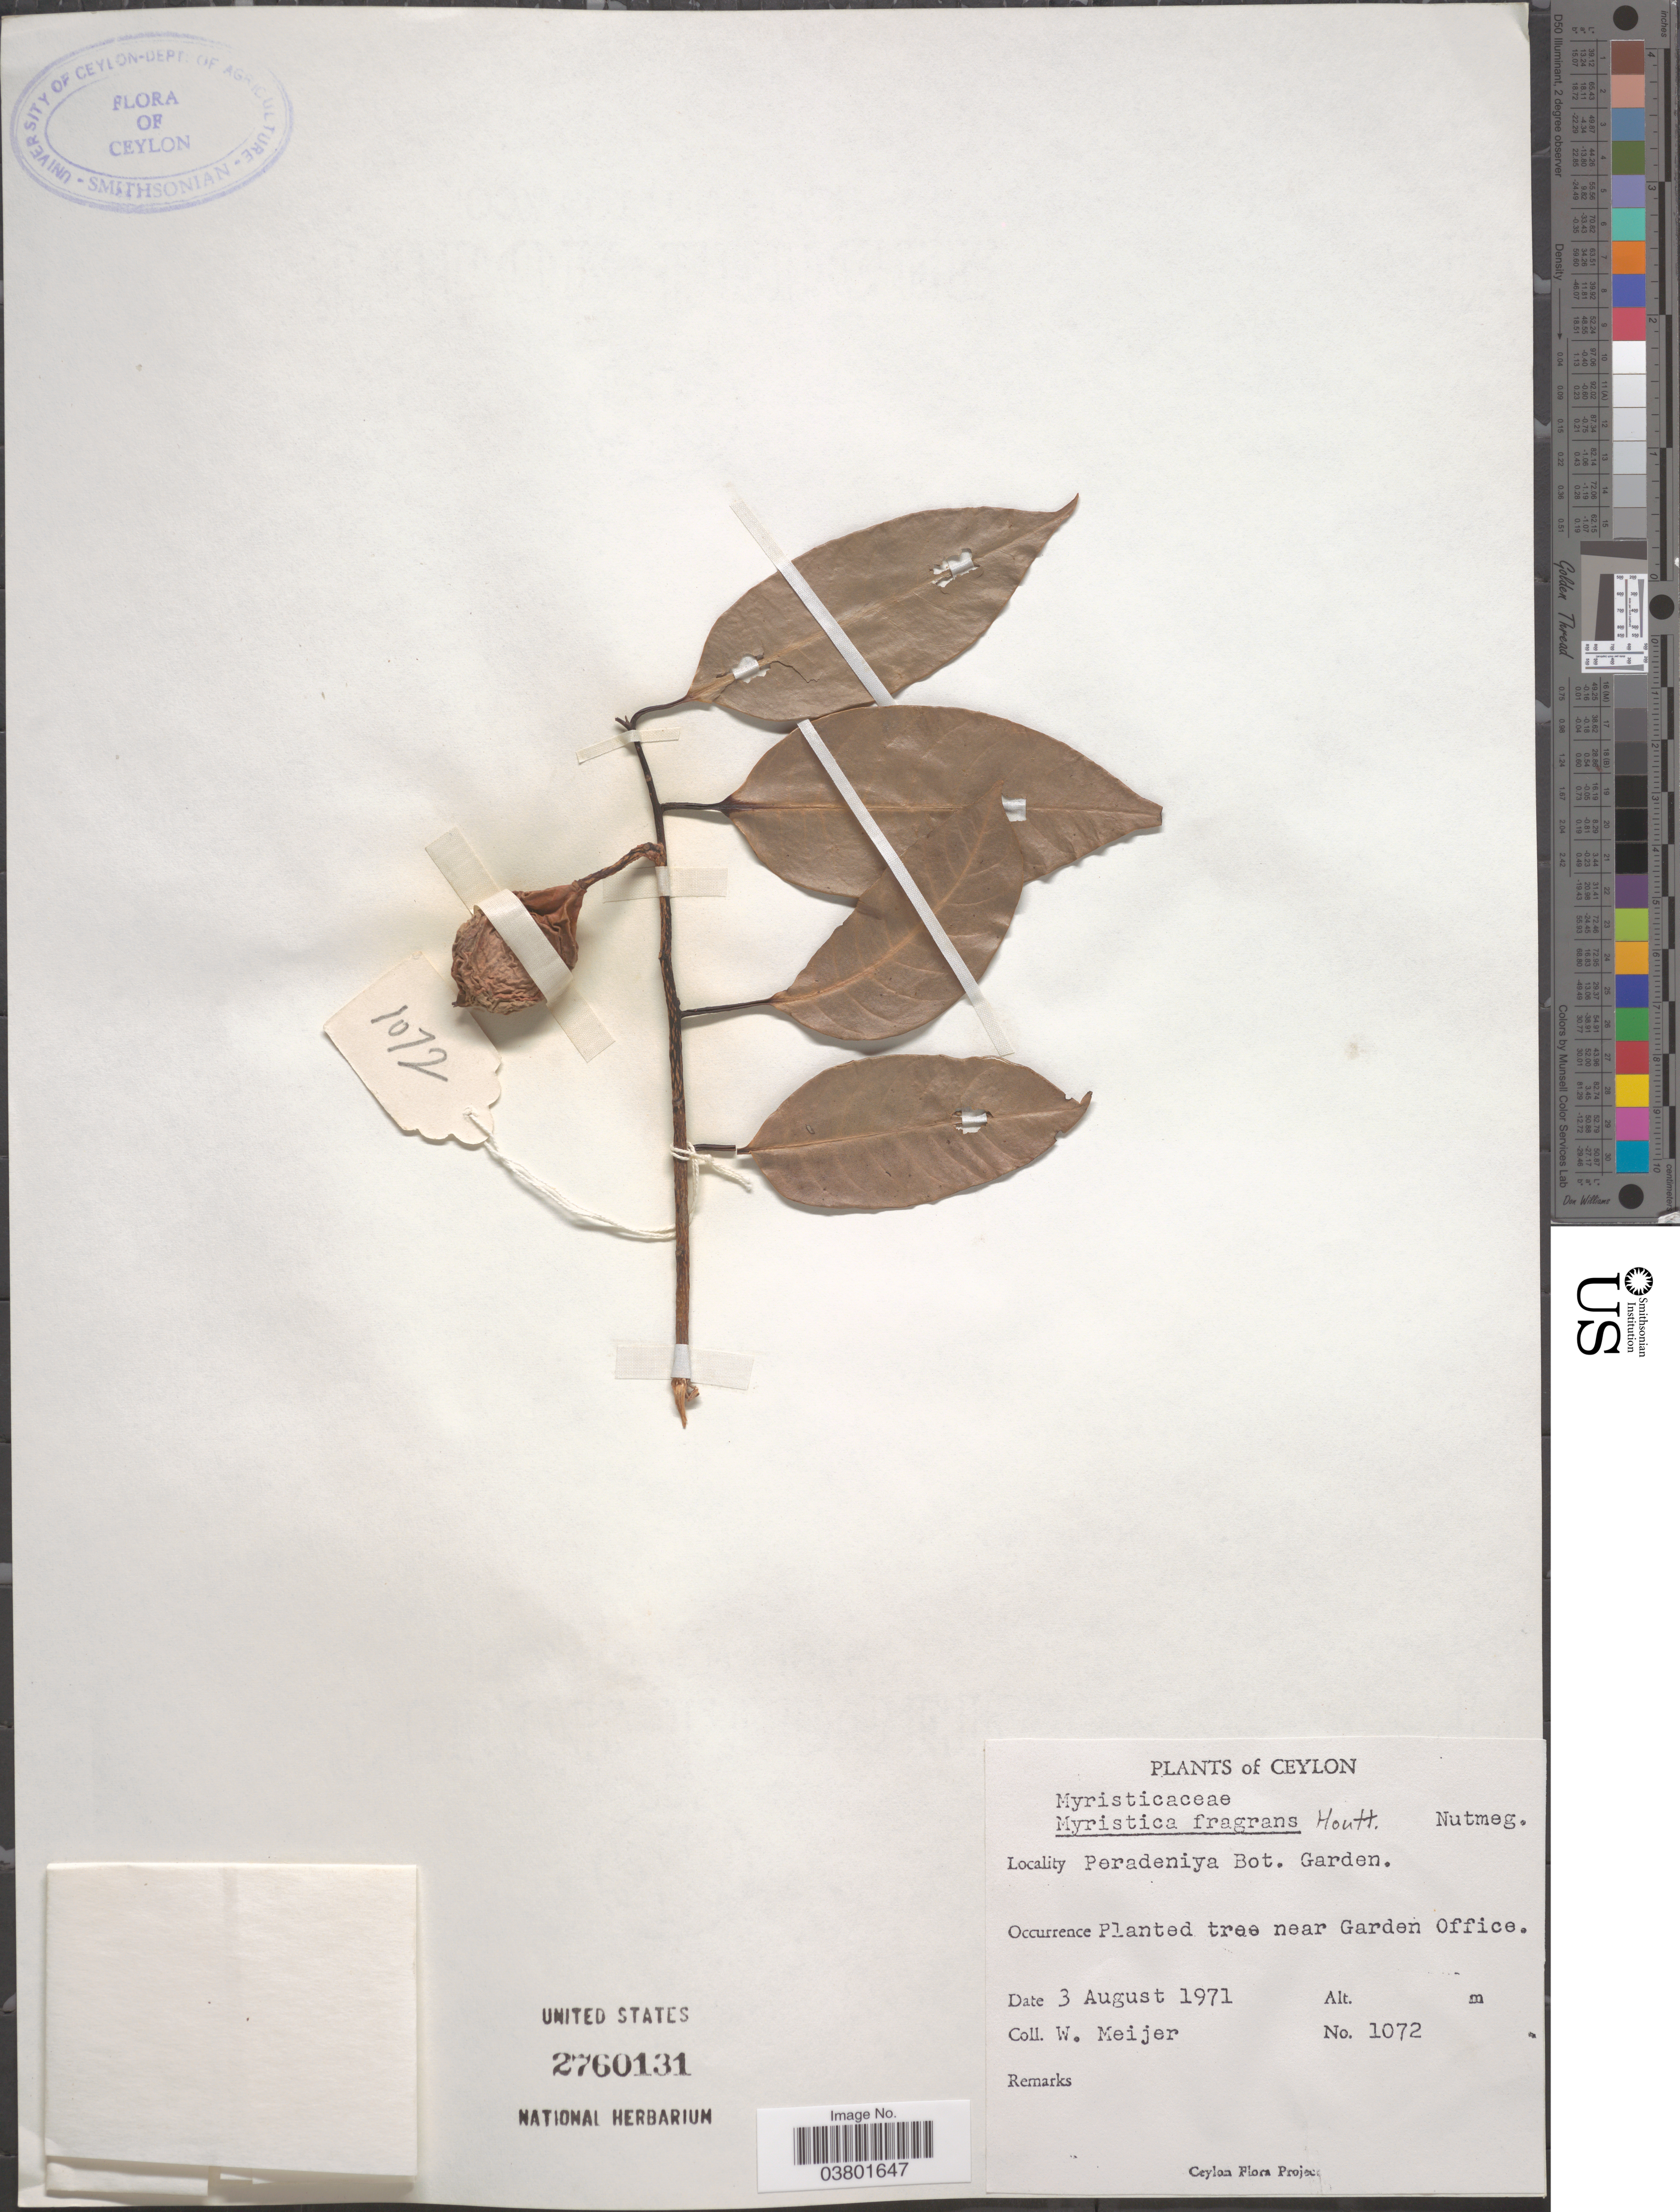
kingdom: Plantae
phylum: Tracheophyta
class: Magnoliopsida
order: Magnoliales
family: Myristicaceae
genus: Myristica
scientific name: Myristica fragrans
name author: Houtt.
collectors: W. Meijer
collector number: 1072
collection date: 1971-08-03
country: Sri Lanka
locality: Ceylon. Peradeniya Bot. Garden. Near Garden Office.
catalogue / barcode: US 2760131